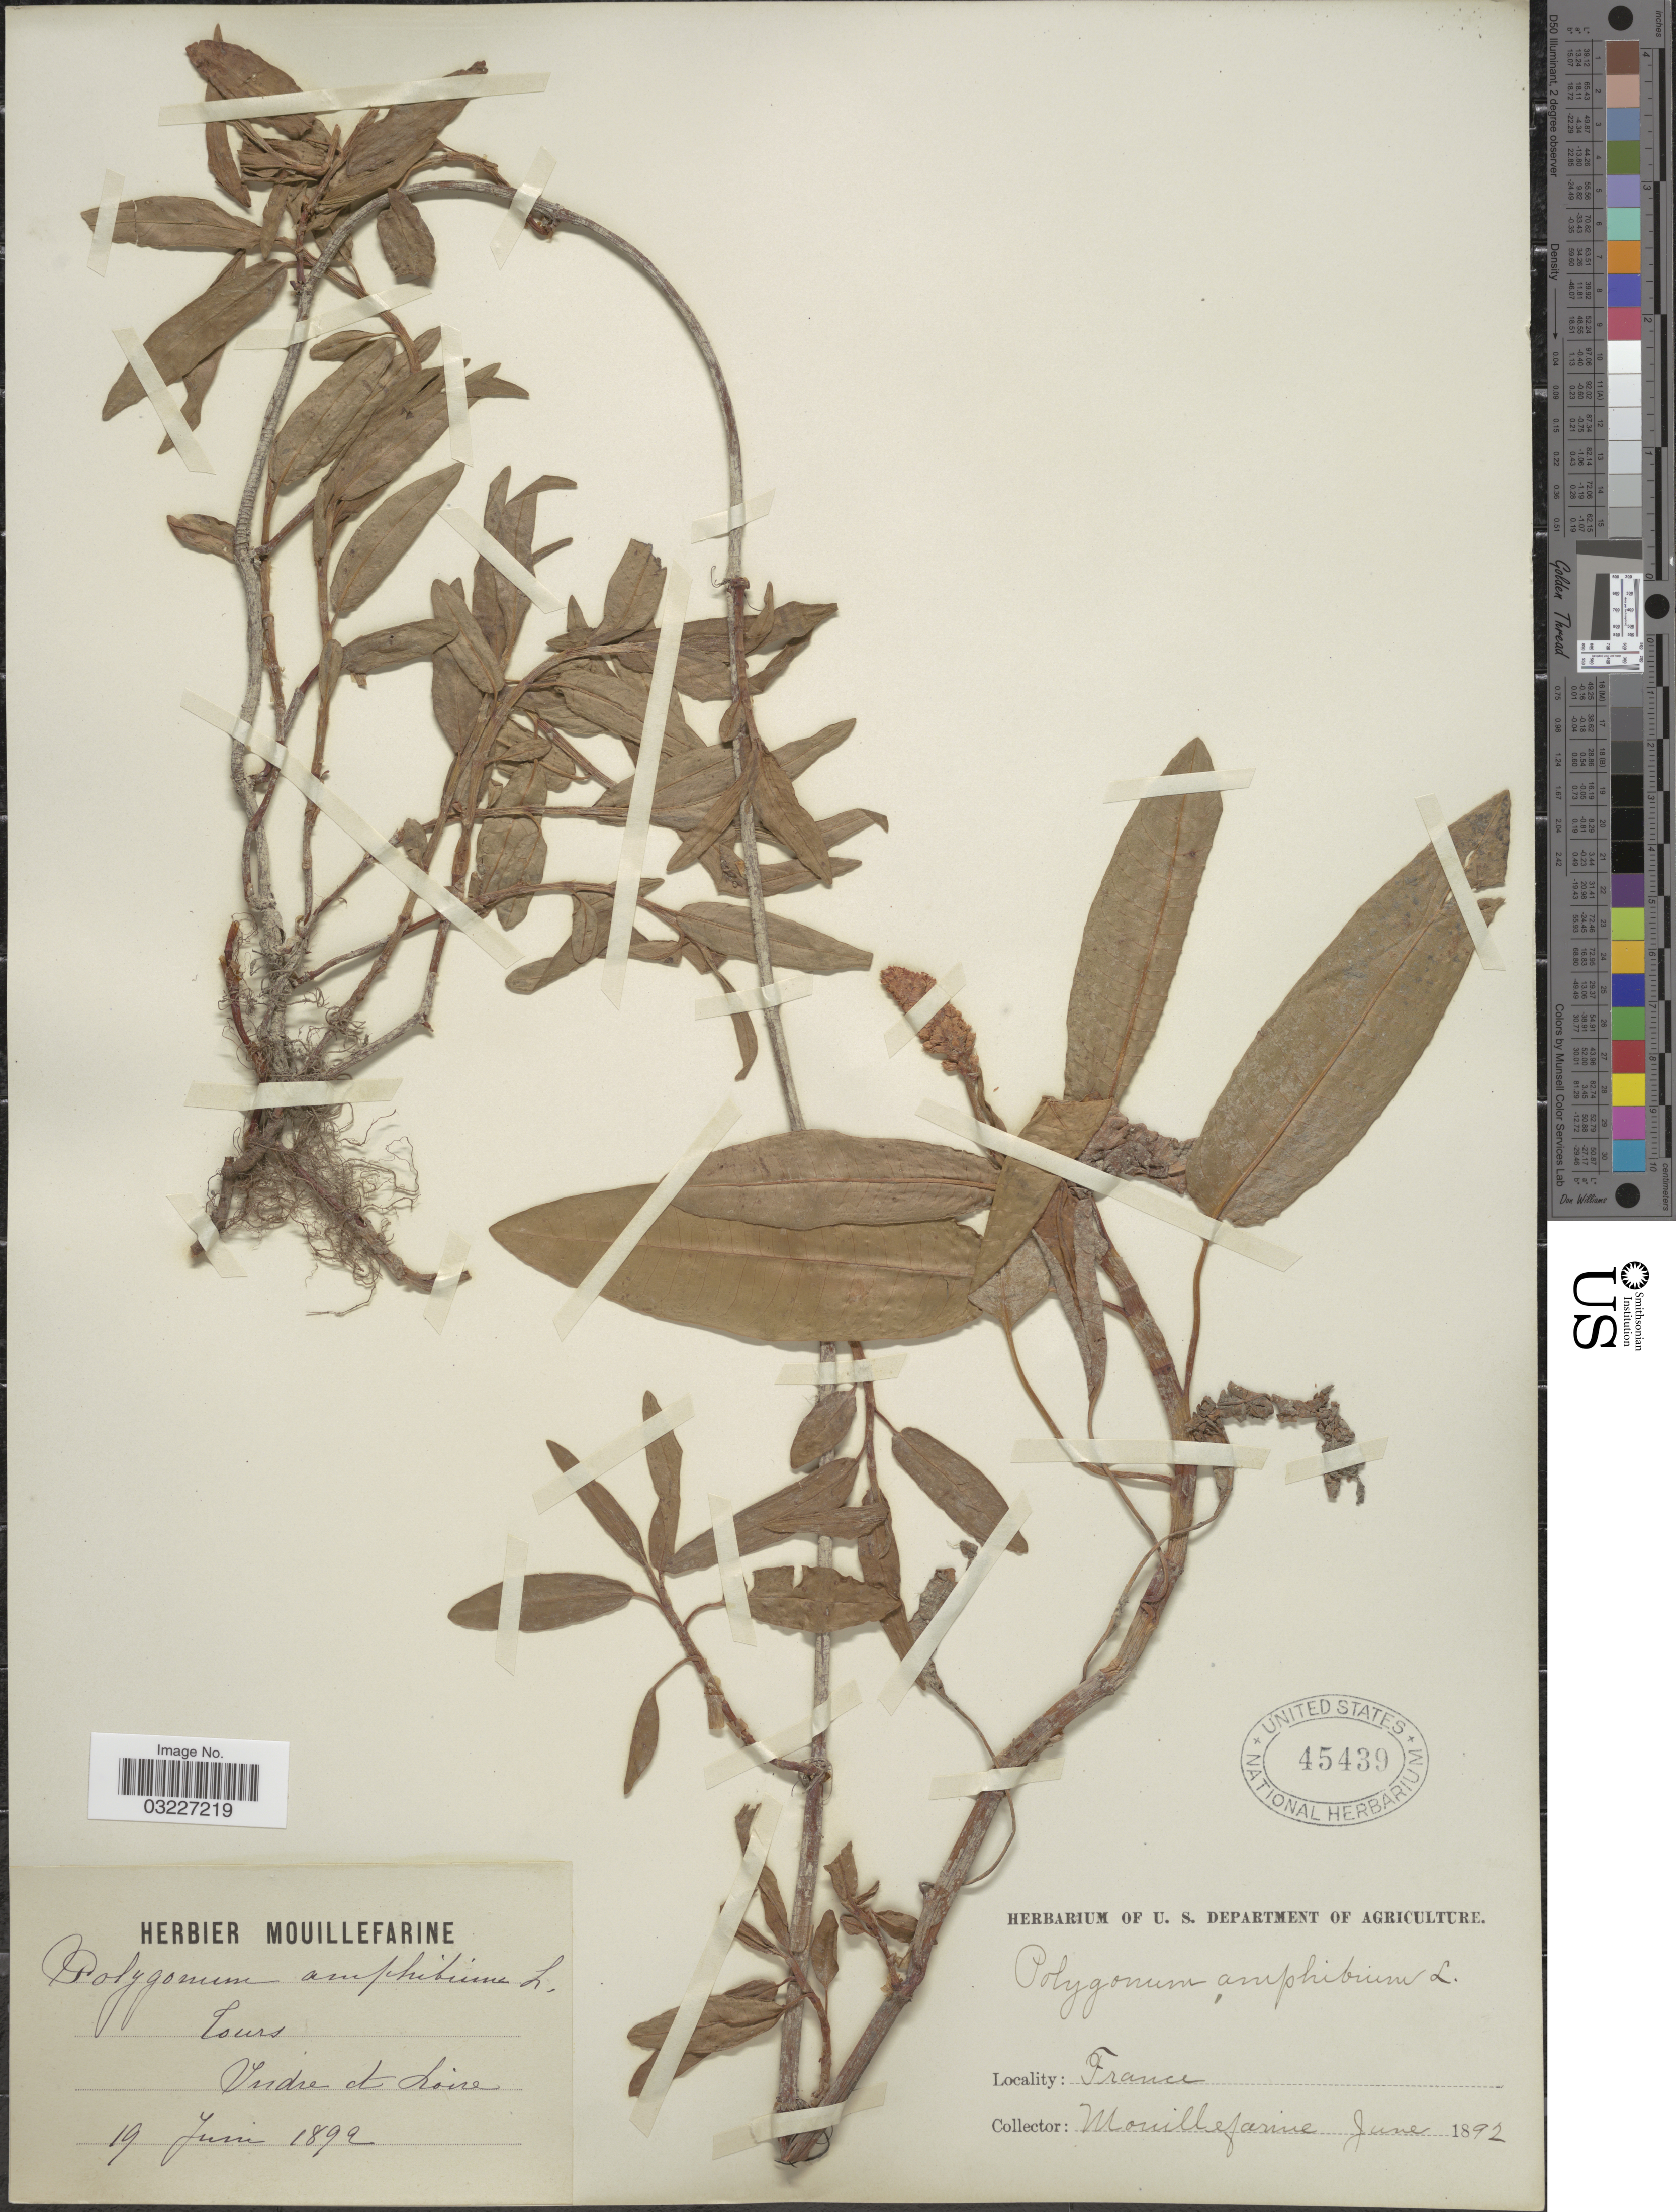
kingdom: Plantae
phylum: Tracheophyta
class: Magnoliopsida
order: Caryophyllales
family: Polygonaceae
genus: Polygonum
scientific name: Polygonum amphibium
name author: L.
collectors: A. Mouillefarine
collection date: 1892-06-19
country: France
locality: Tours. Indre et Loire.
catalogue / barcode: US 45439